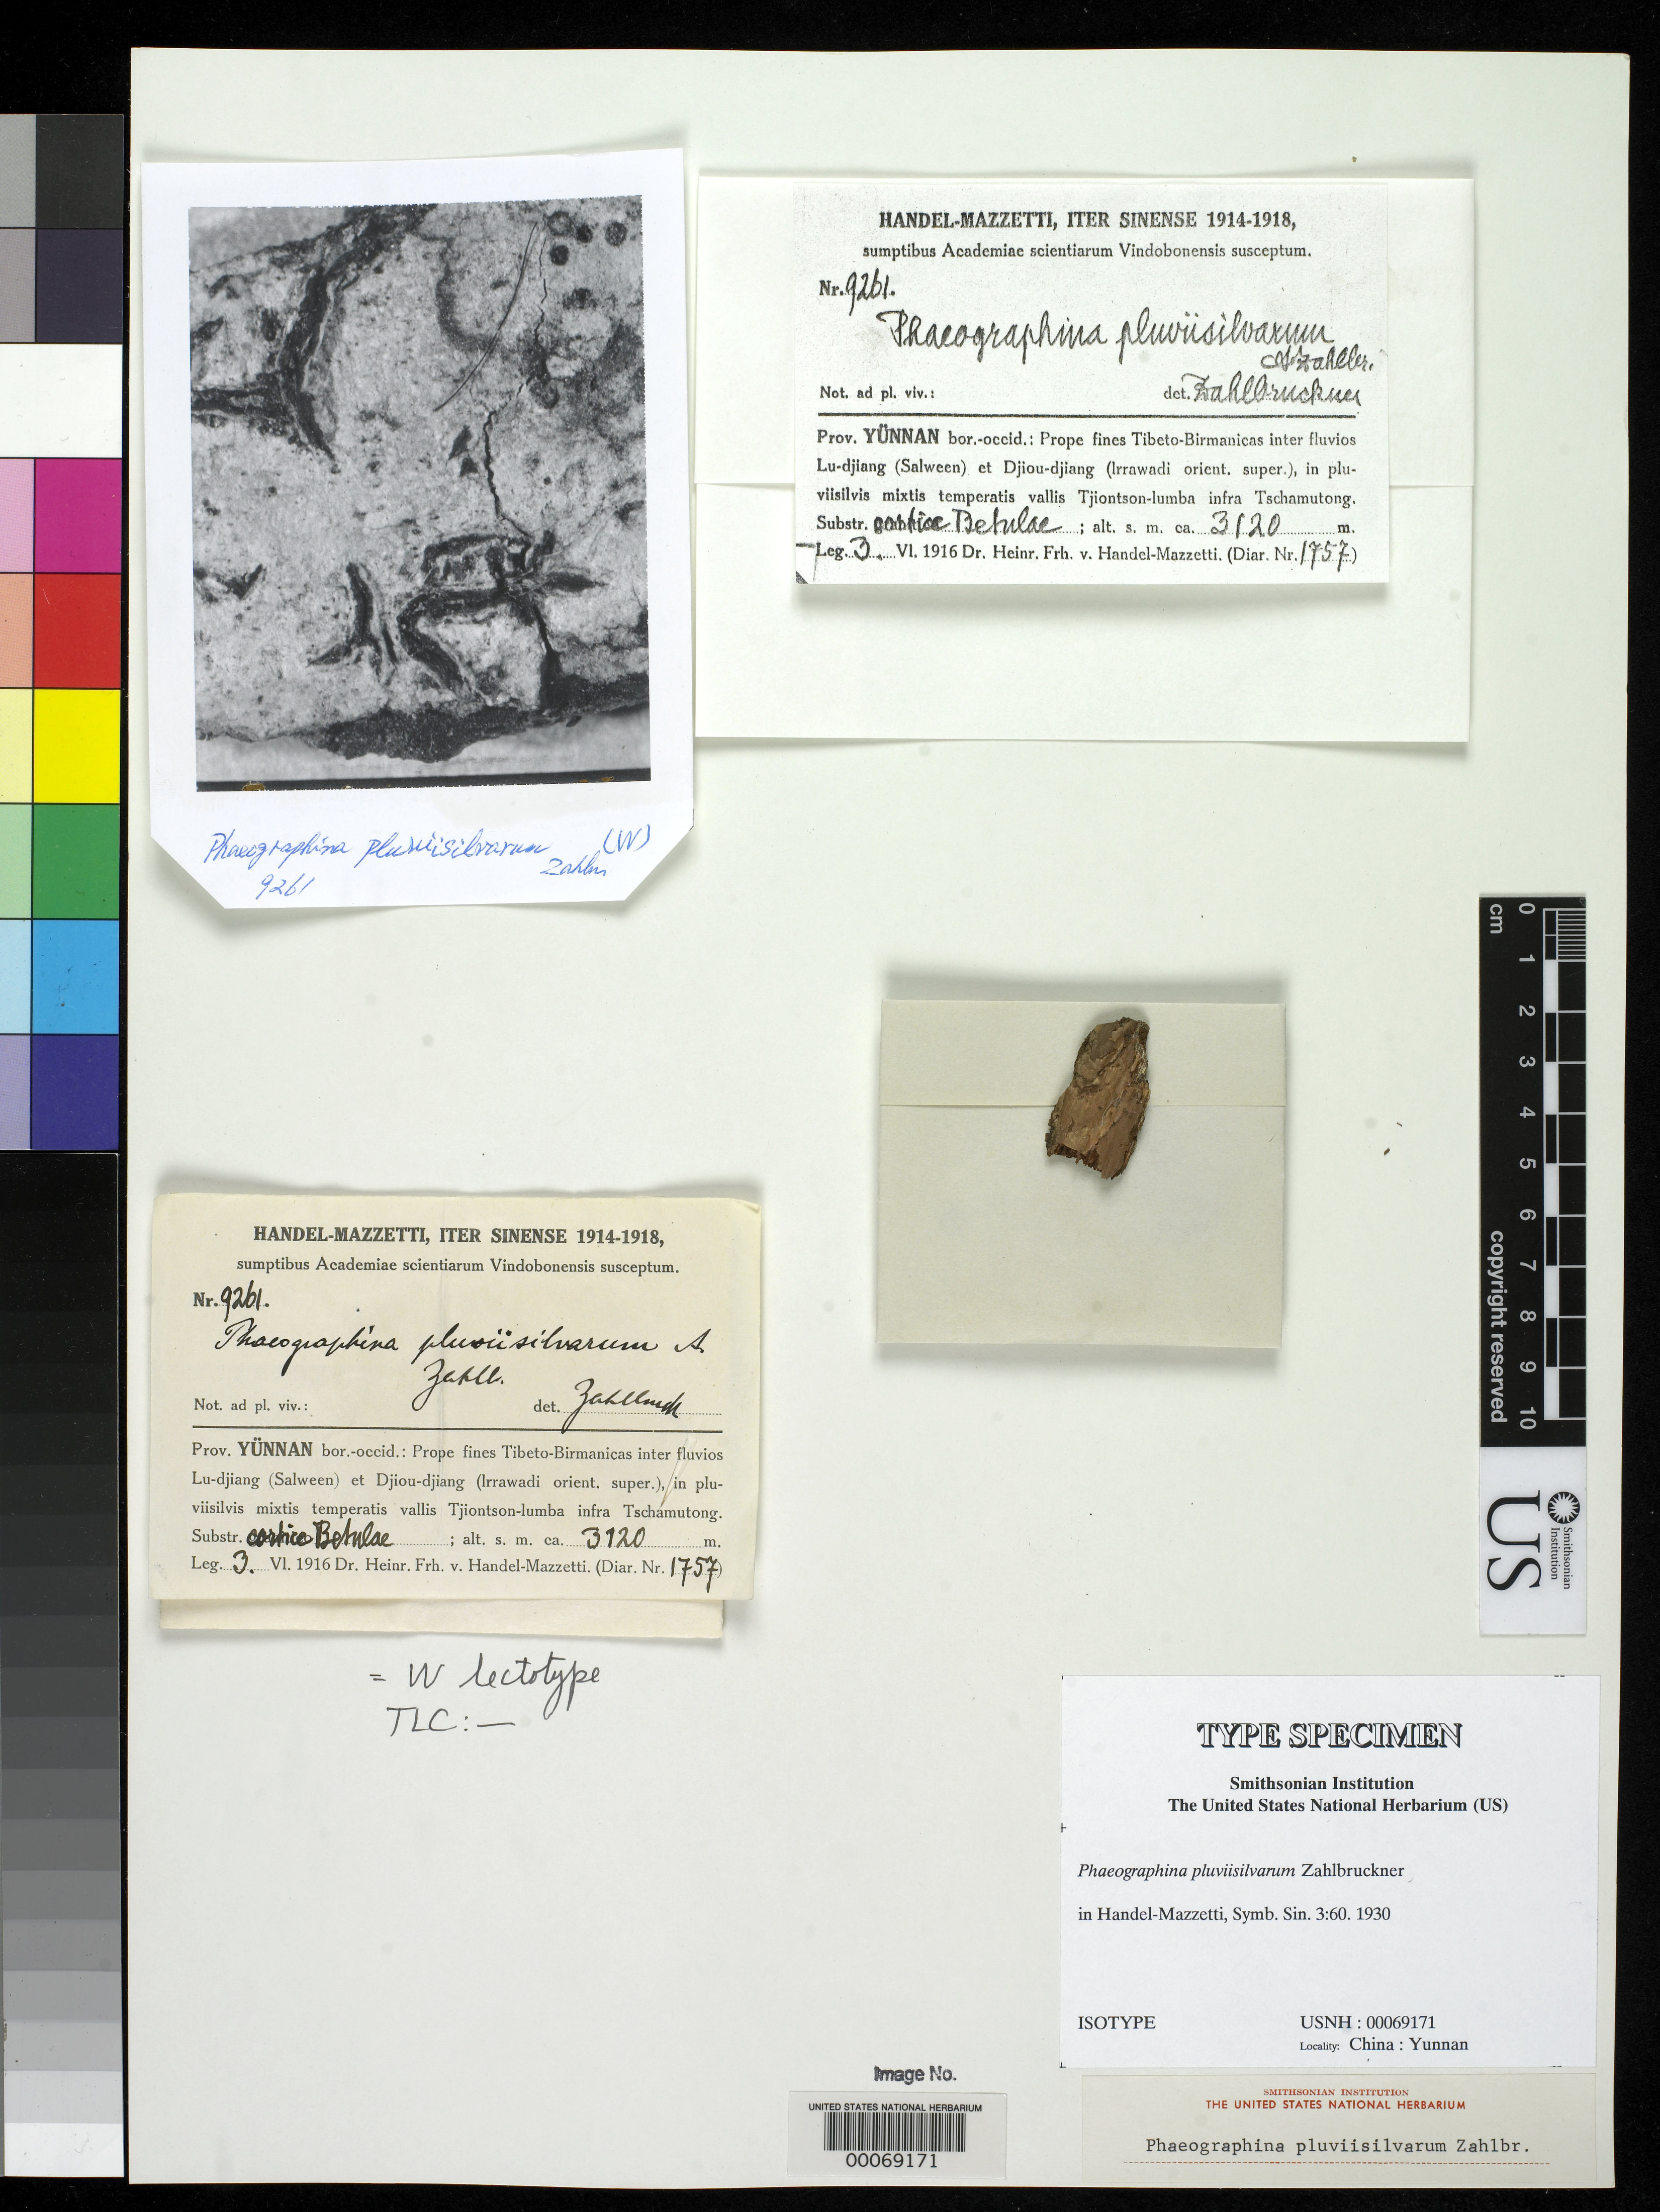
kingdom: Fungi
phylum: Ascomycota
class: Lecanoromycetes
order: Ostropales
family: Graphidaceae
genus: Phaeographina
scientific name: Phaeographina pluviisilvarum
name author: Zahlbr. in Hand.-Mazz.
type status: Isotype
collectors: H. Handel-Mazzetti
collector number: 9261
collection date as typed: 03 Jun 1916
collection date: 1916-06-03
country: China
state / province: Yunnan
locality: Prope fines Tibeto-Birmanicas inter fluvios Lu-djiang (Salween) et Djiou-djiang vallis Tjiontson-lumba infra Tschamutong. [Near Tibetan-Burmese border between the Lu-djiang (Salween) & Djiou-djiang Rivers, Tjio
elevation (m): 3120